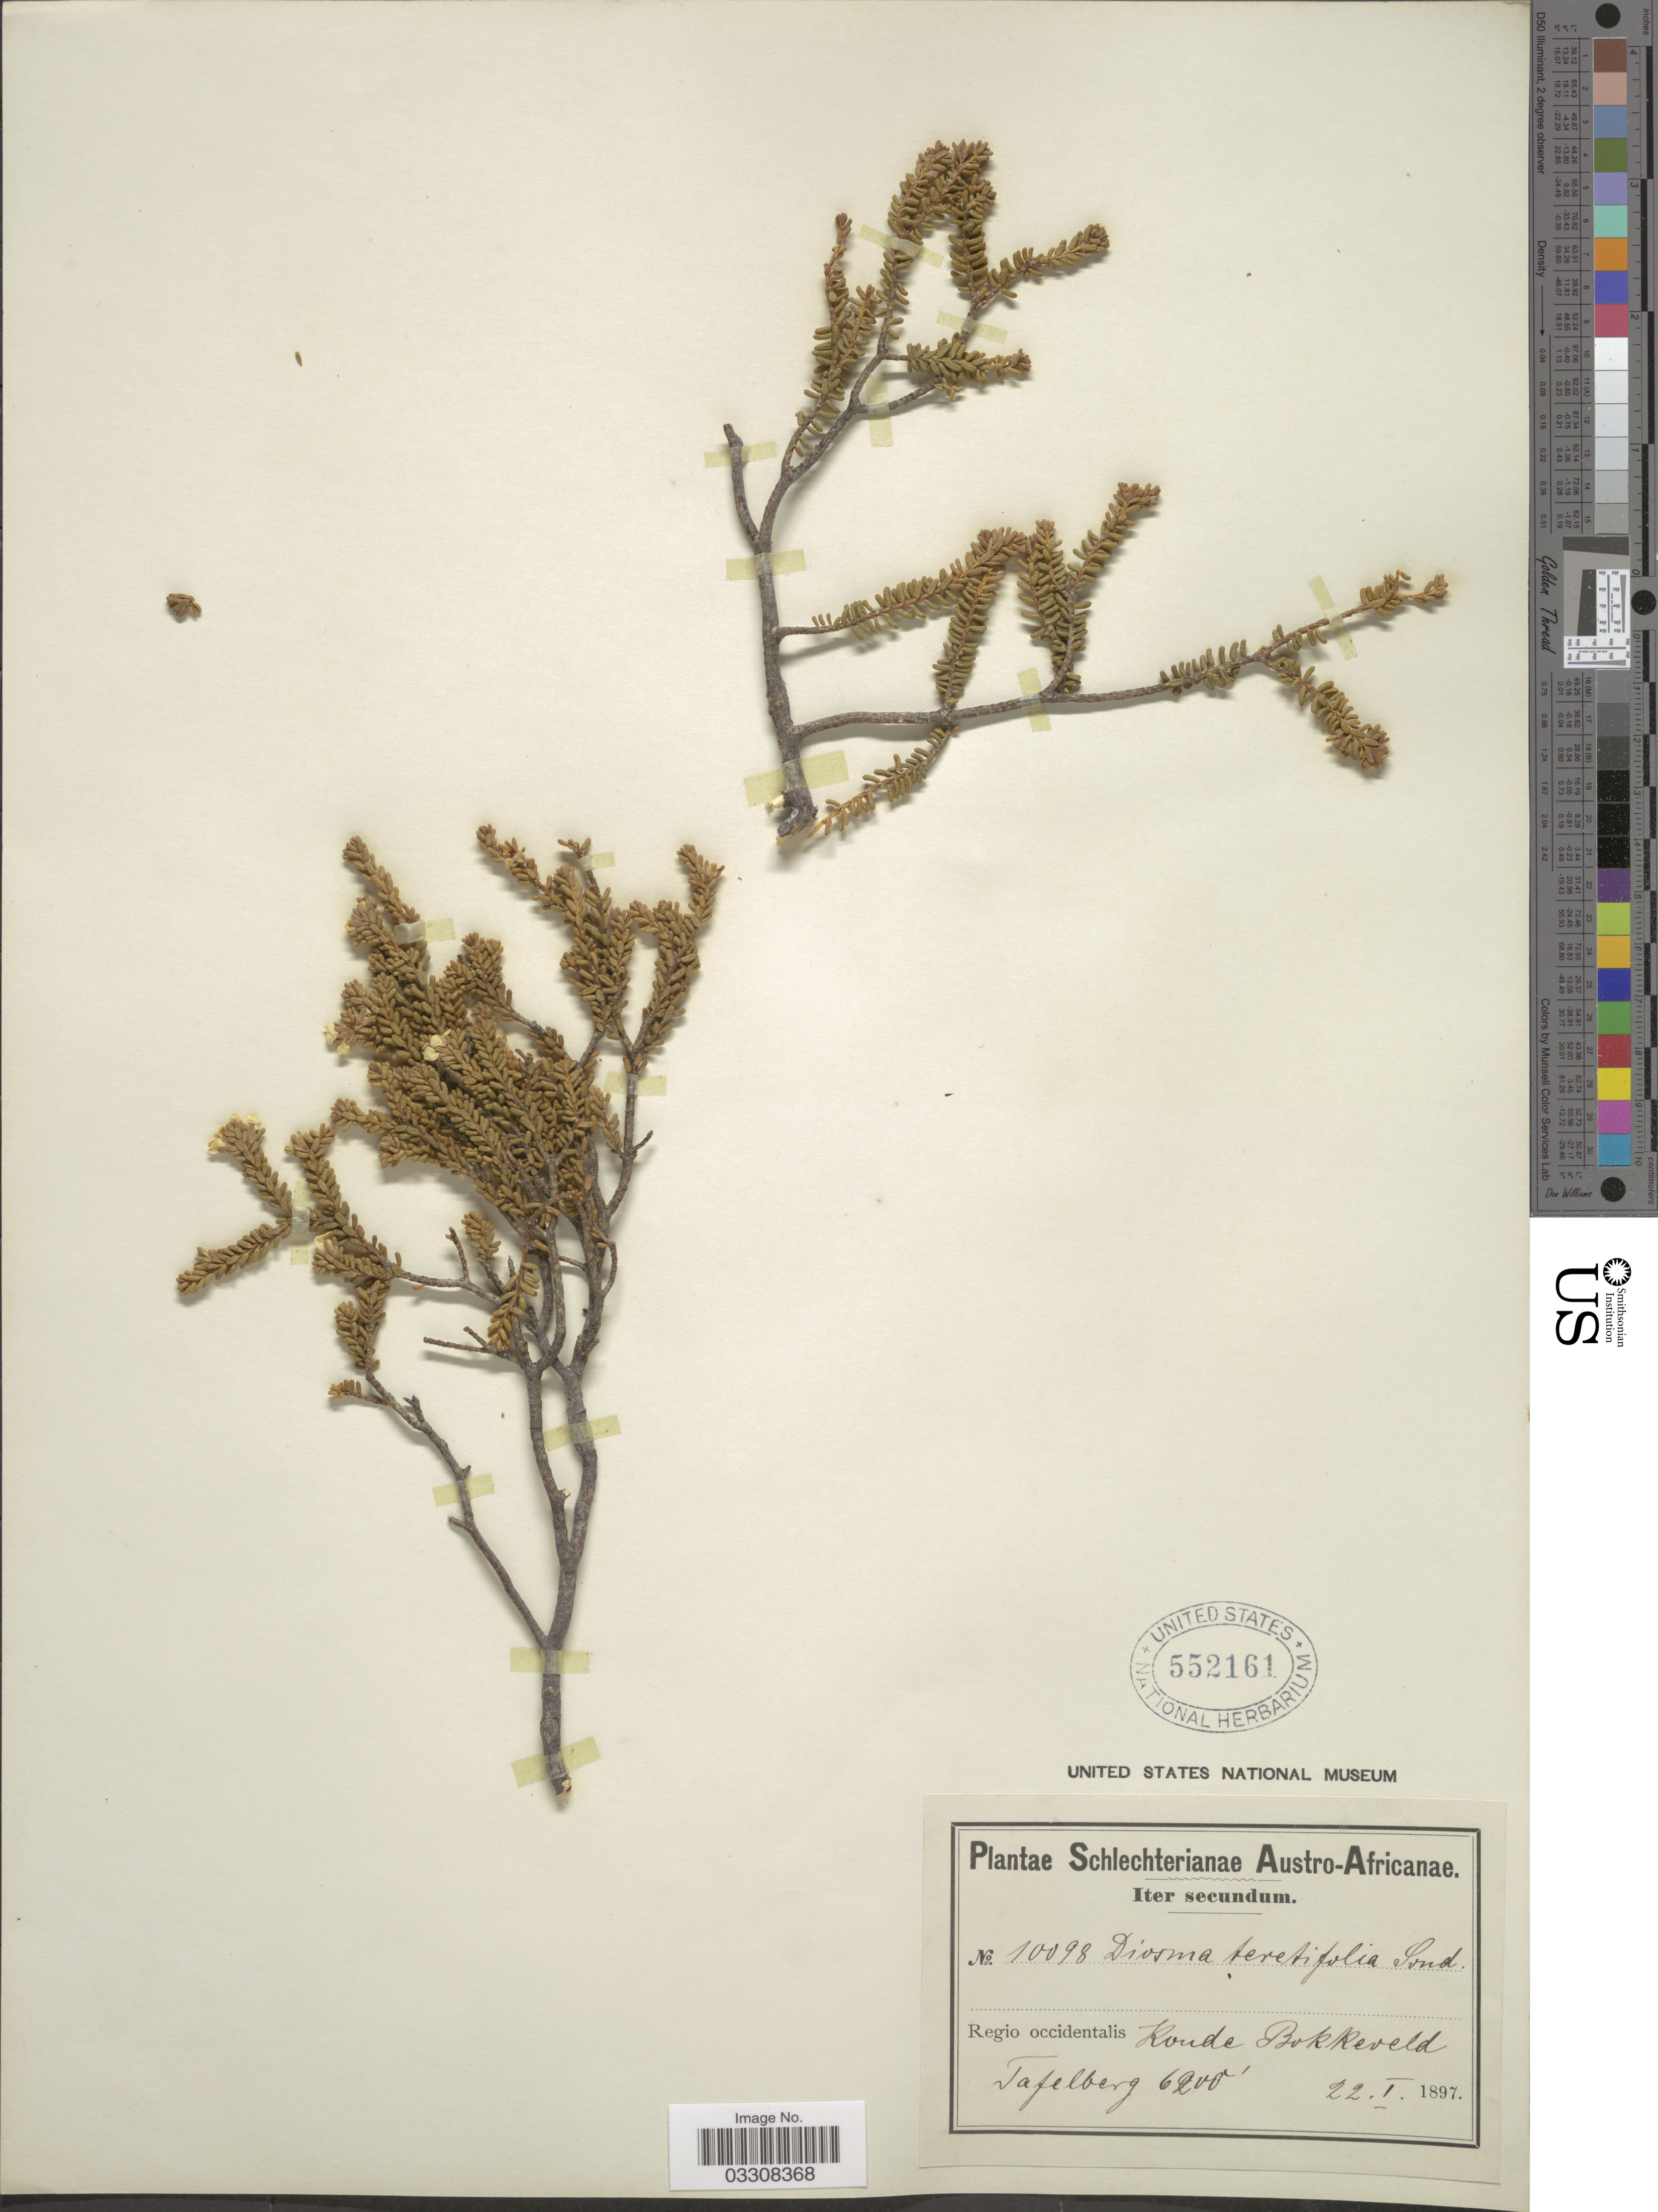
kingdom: Plantae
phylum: Tracheophyta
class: Magnoliopsida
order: Sapindales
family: Rutaceae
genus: Diosma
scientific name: Diosma teretifolia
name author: Link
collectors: Schlechter, --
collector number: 10098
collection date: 1897-01-22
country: South Africa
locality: Austro-Africanae. Koude Bokkeveld Tafelberg. Regio occidentalis.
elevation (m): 1890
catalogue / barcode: US 552161